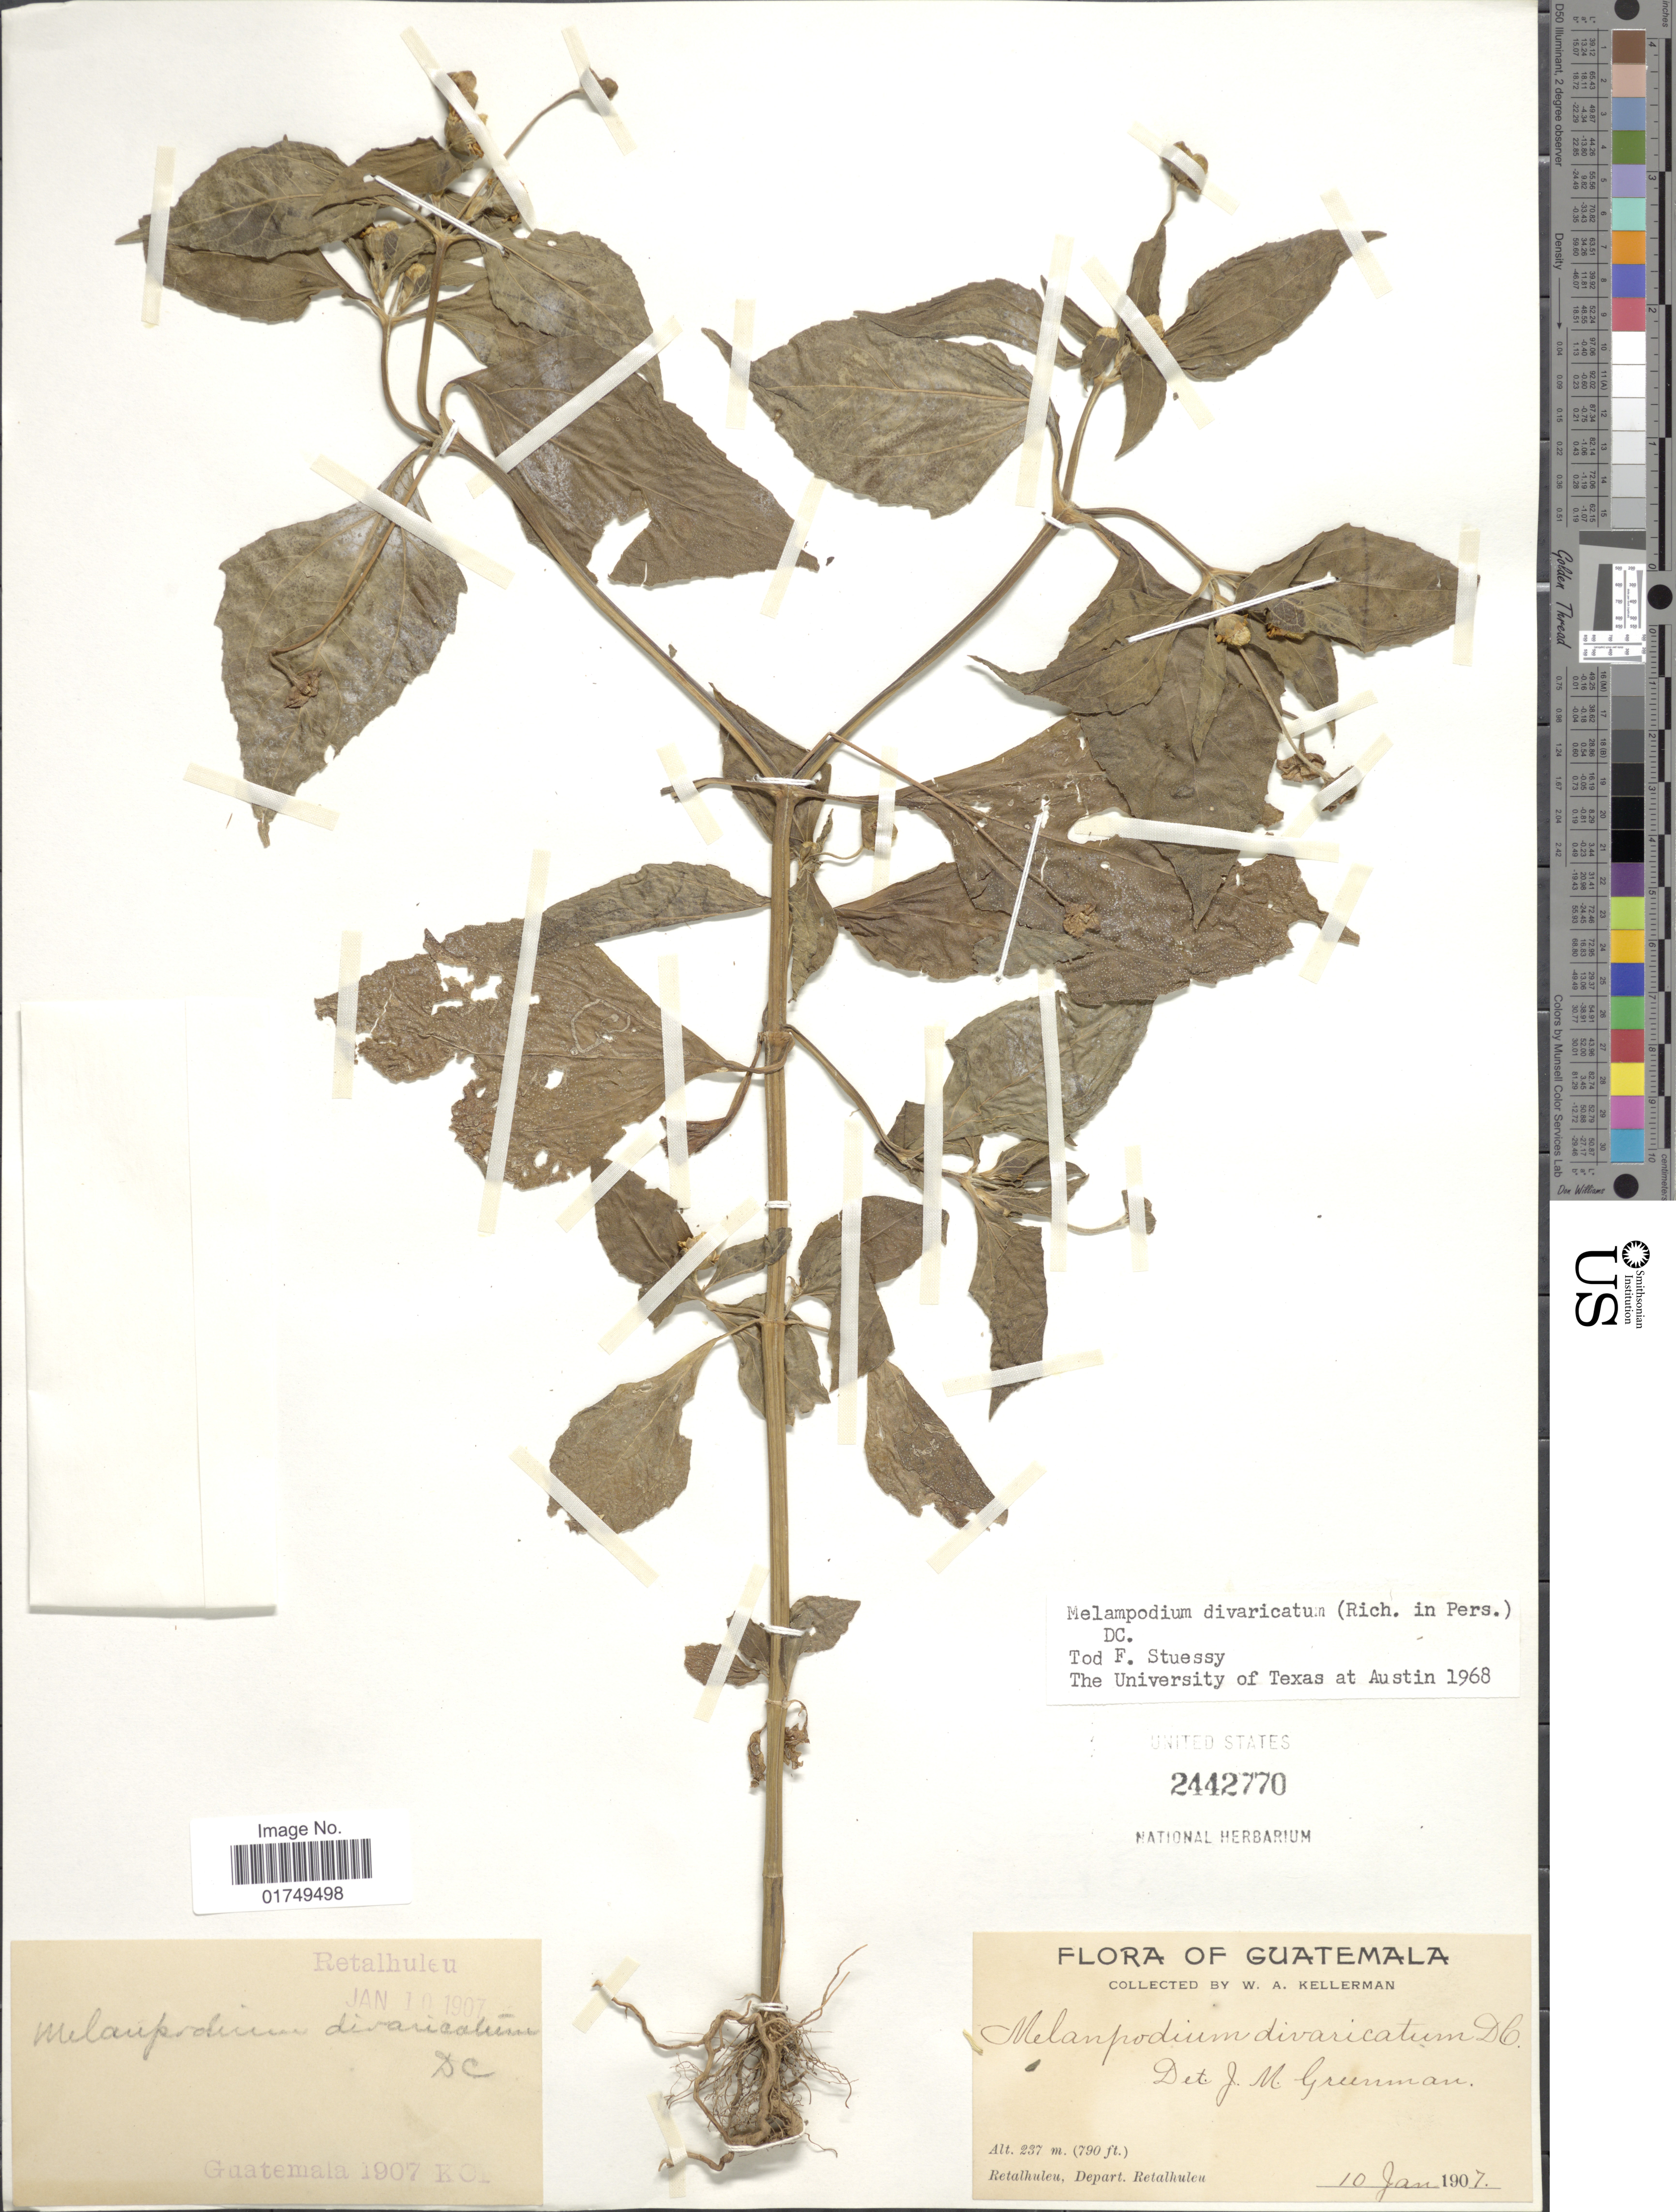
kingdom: Plantae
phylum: Tracheophyta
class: Magnoliopsida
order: Asterales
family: Asteraceae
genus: Melampodium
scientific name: Melampodium divaricatum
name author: (Rich.) DC.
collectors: W. Kellerman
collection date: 1907-01-10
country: Guatemala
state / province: Retalhuleu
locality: Depart. Retalhulen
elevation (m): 237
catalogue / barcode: US 2442770